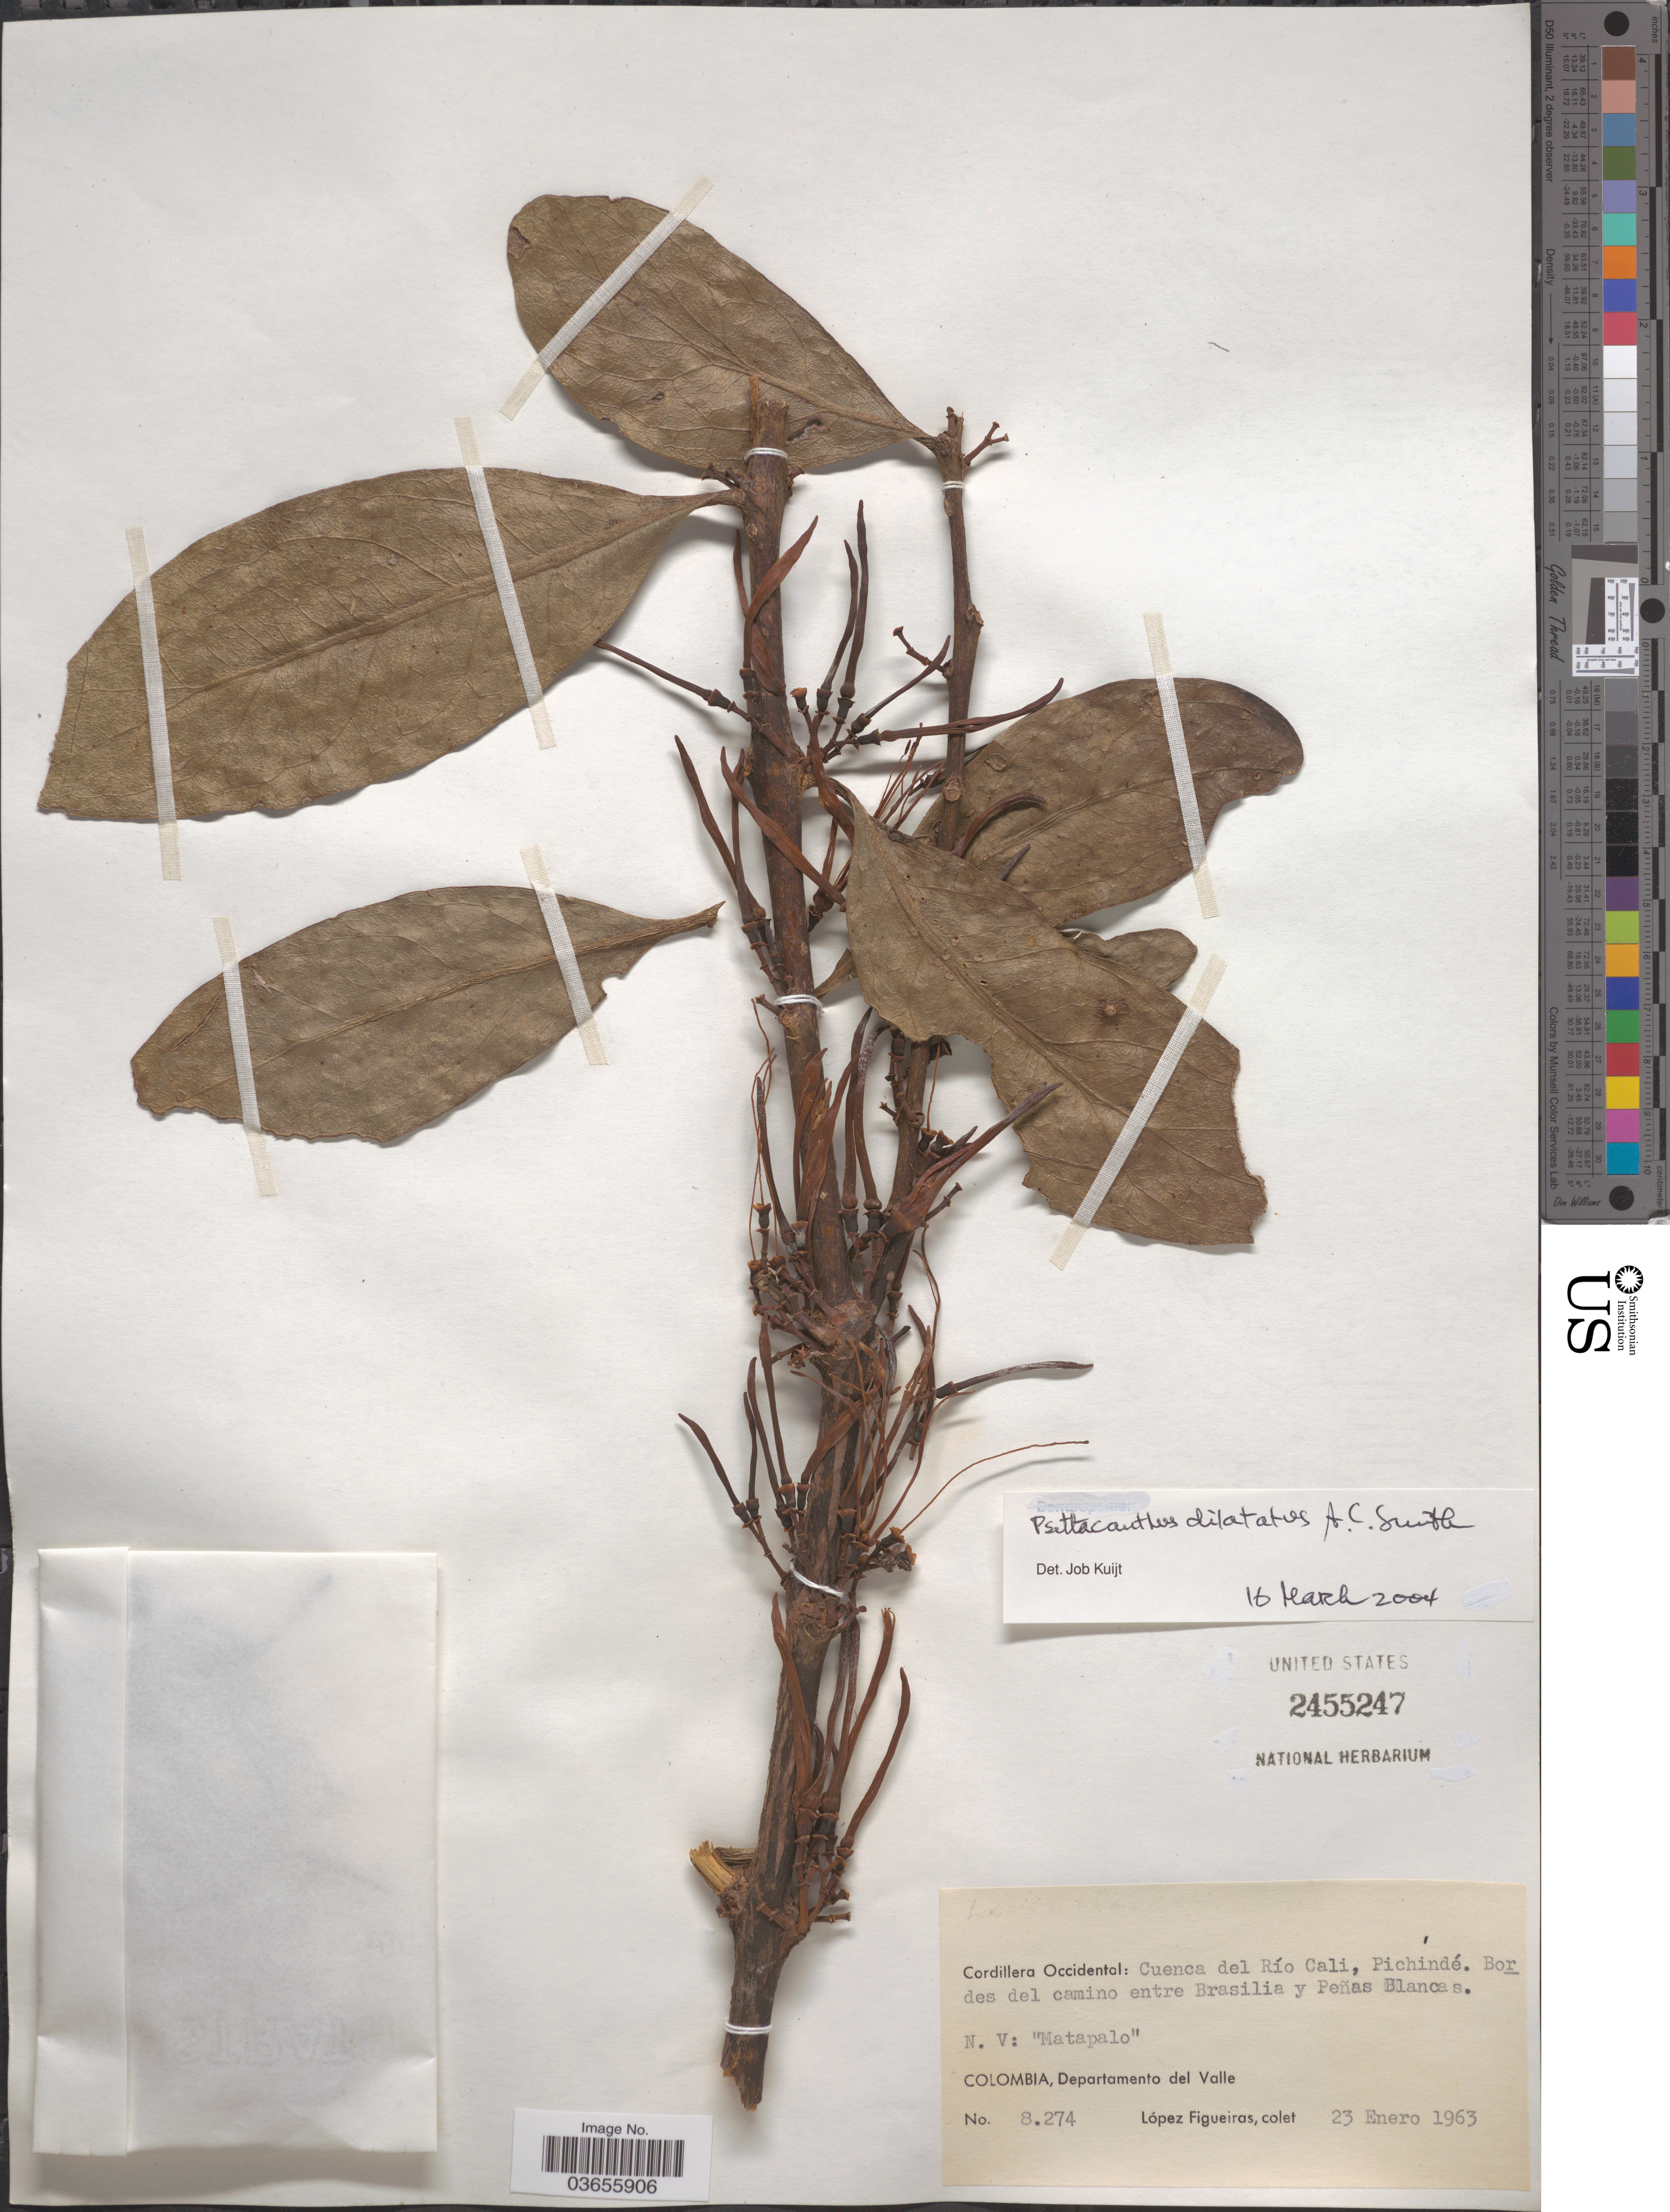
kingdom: Plantae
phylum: Tracheophyta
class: Magnoliopsida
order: Santalales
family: Loranthaceae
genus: Psittacanthus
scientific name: Psittacanthus dilatatus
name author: A.C. Sm.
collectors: M. López Figueiras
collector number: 8274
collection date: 1963-01-23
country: Colombia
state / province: Valle del Cauca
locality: Cordillera Occidental: Cuenca del Río Cali, Pichindé. Bordes del camino entre Brasilia y Peñas Blancas. Departamento del Valle.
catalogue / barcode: US 2455247